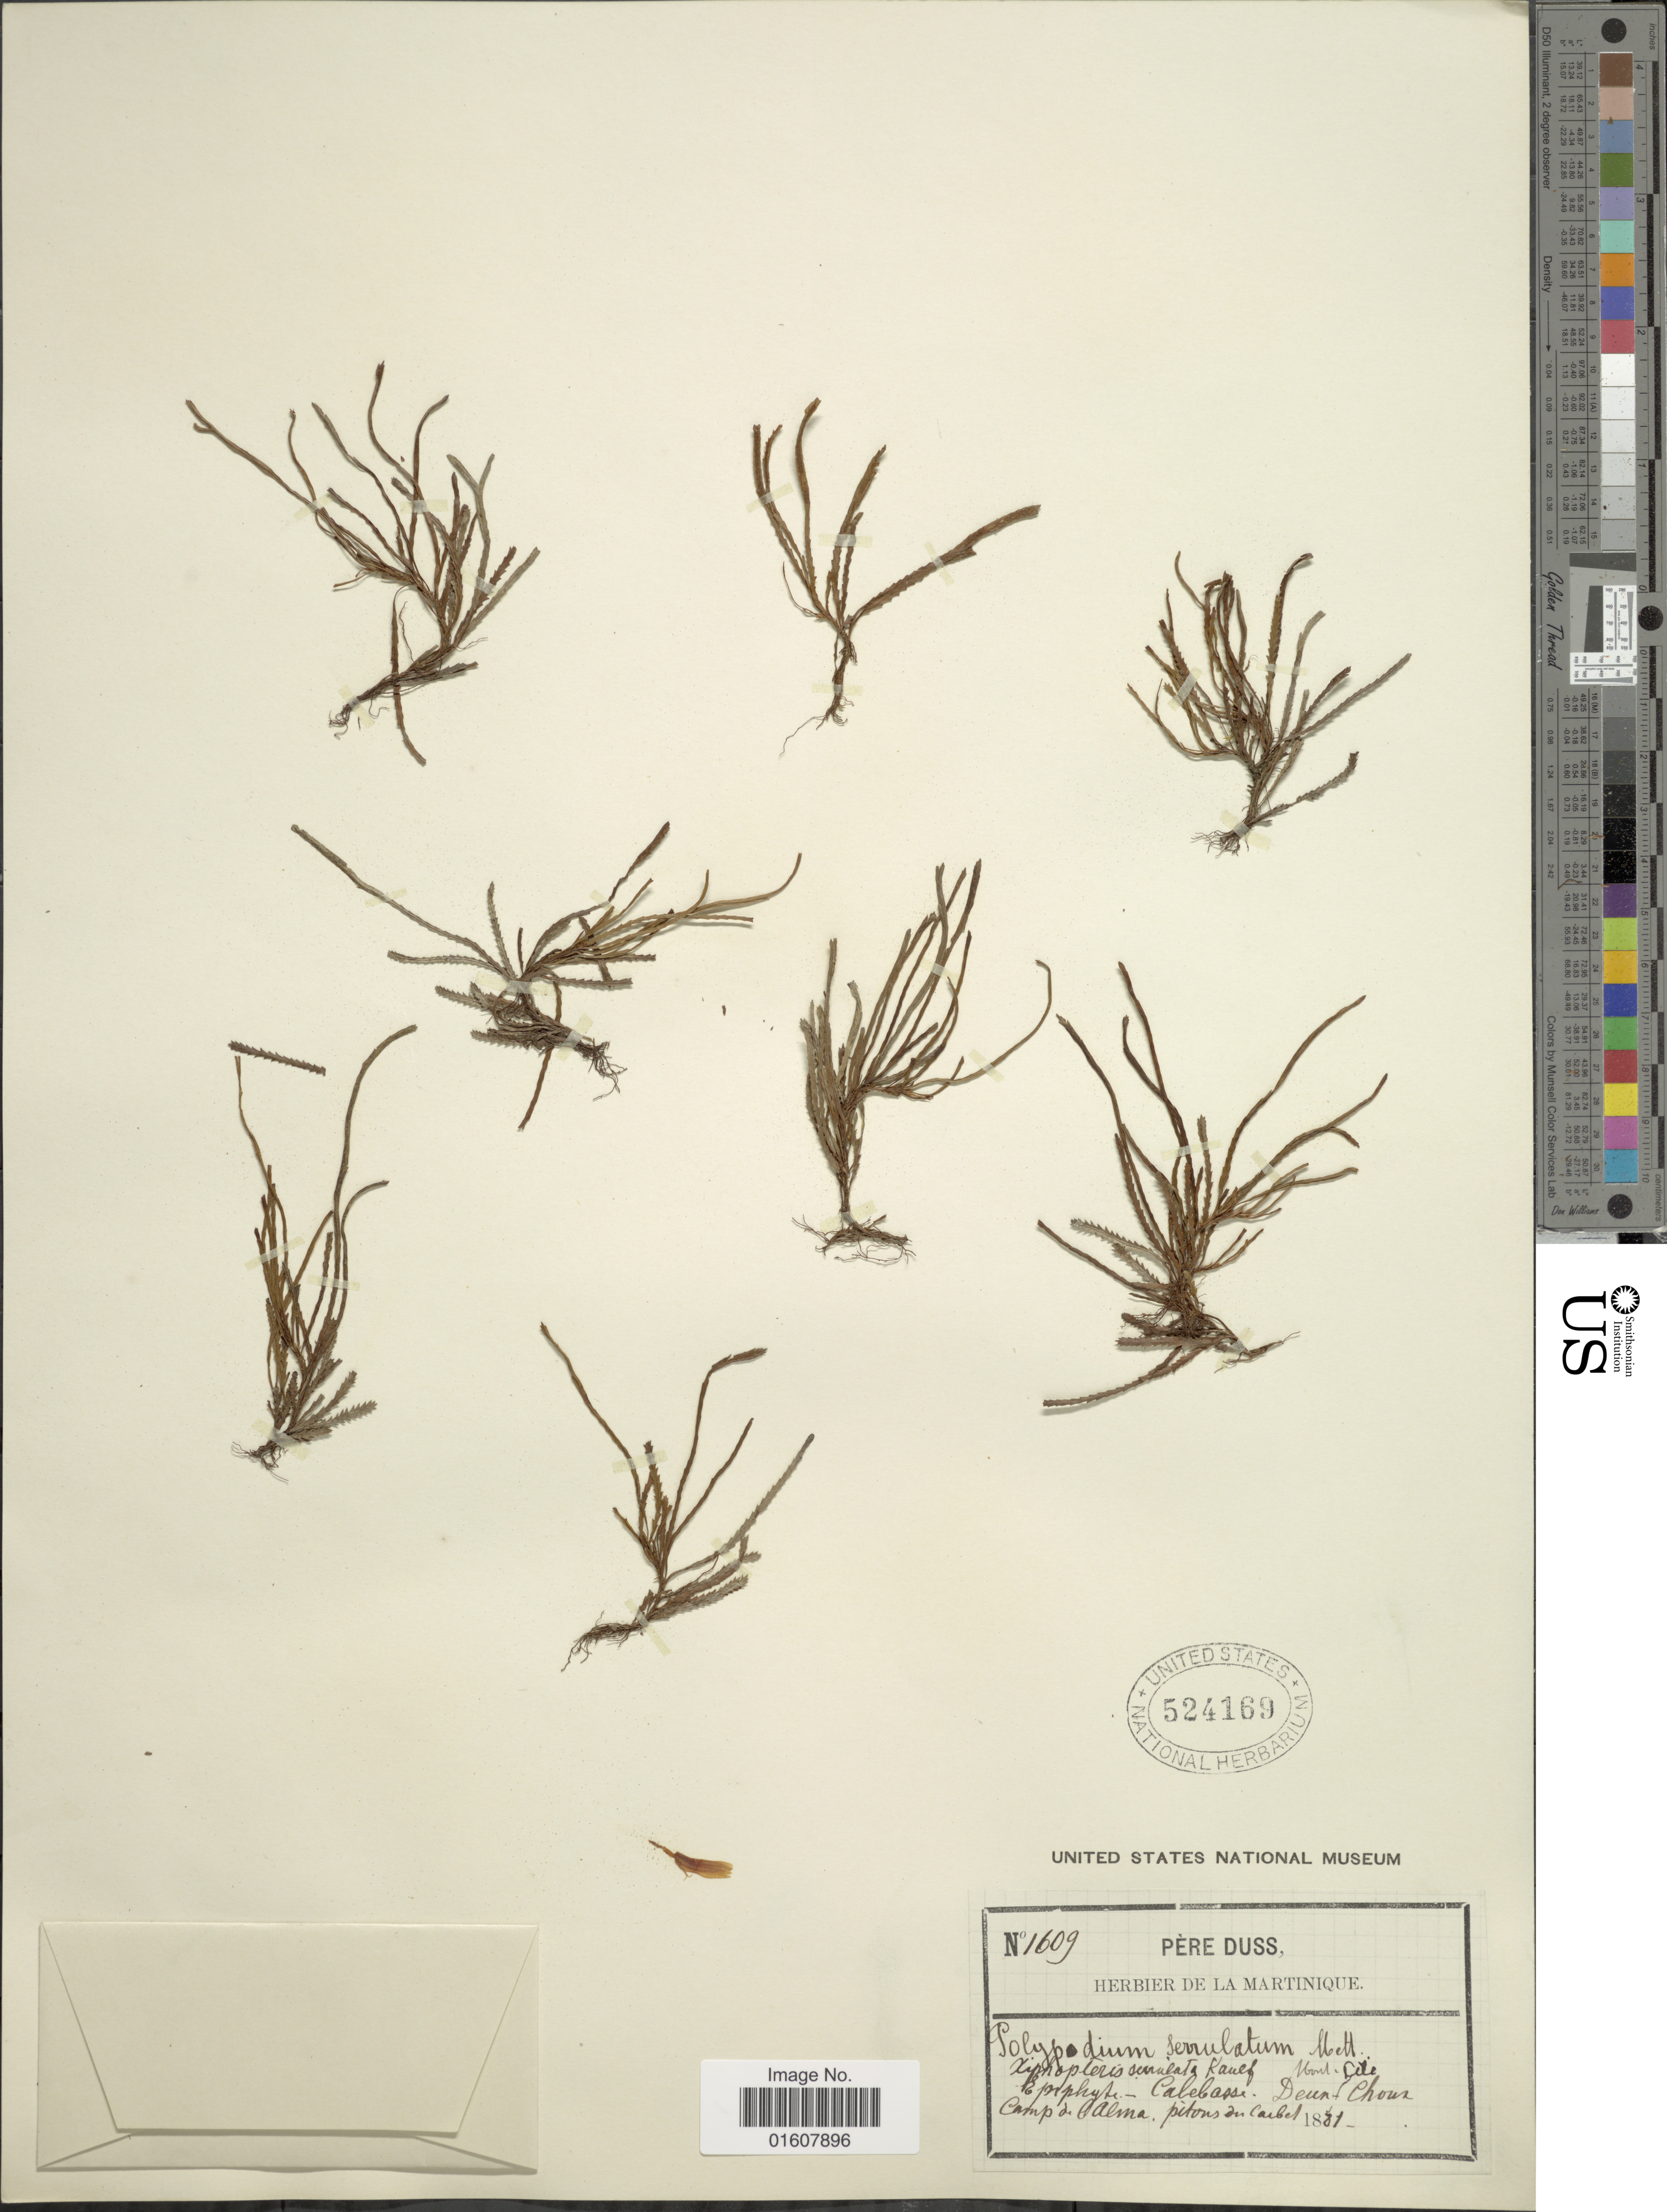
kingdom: Plantae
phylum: Tracheophyta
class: Polypodiopsida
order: Polypodiales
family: Polypodiaceae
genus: Cochlidium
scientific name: Cochlidium serrulatum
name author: (Sw.) L.E. Bishop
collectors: Père Duss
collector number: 1609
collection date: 1881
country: Martinique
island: Martinique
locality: Mont. Cite. Deux-Choux. Camp de l'Alma, pitons du Carbet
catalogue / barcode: US 524169